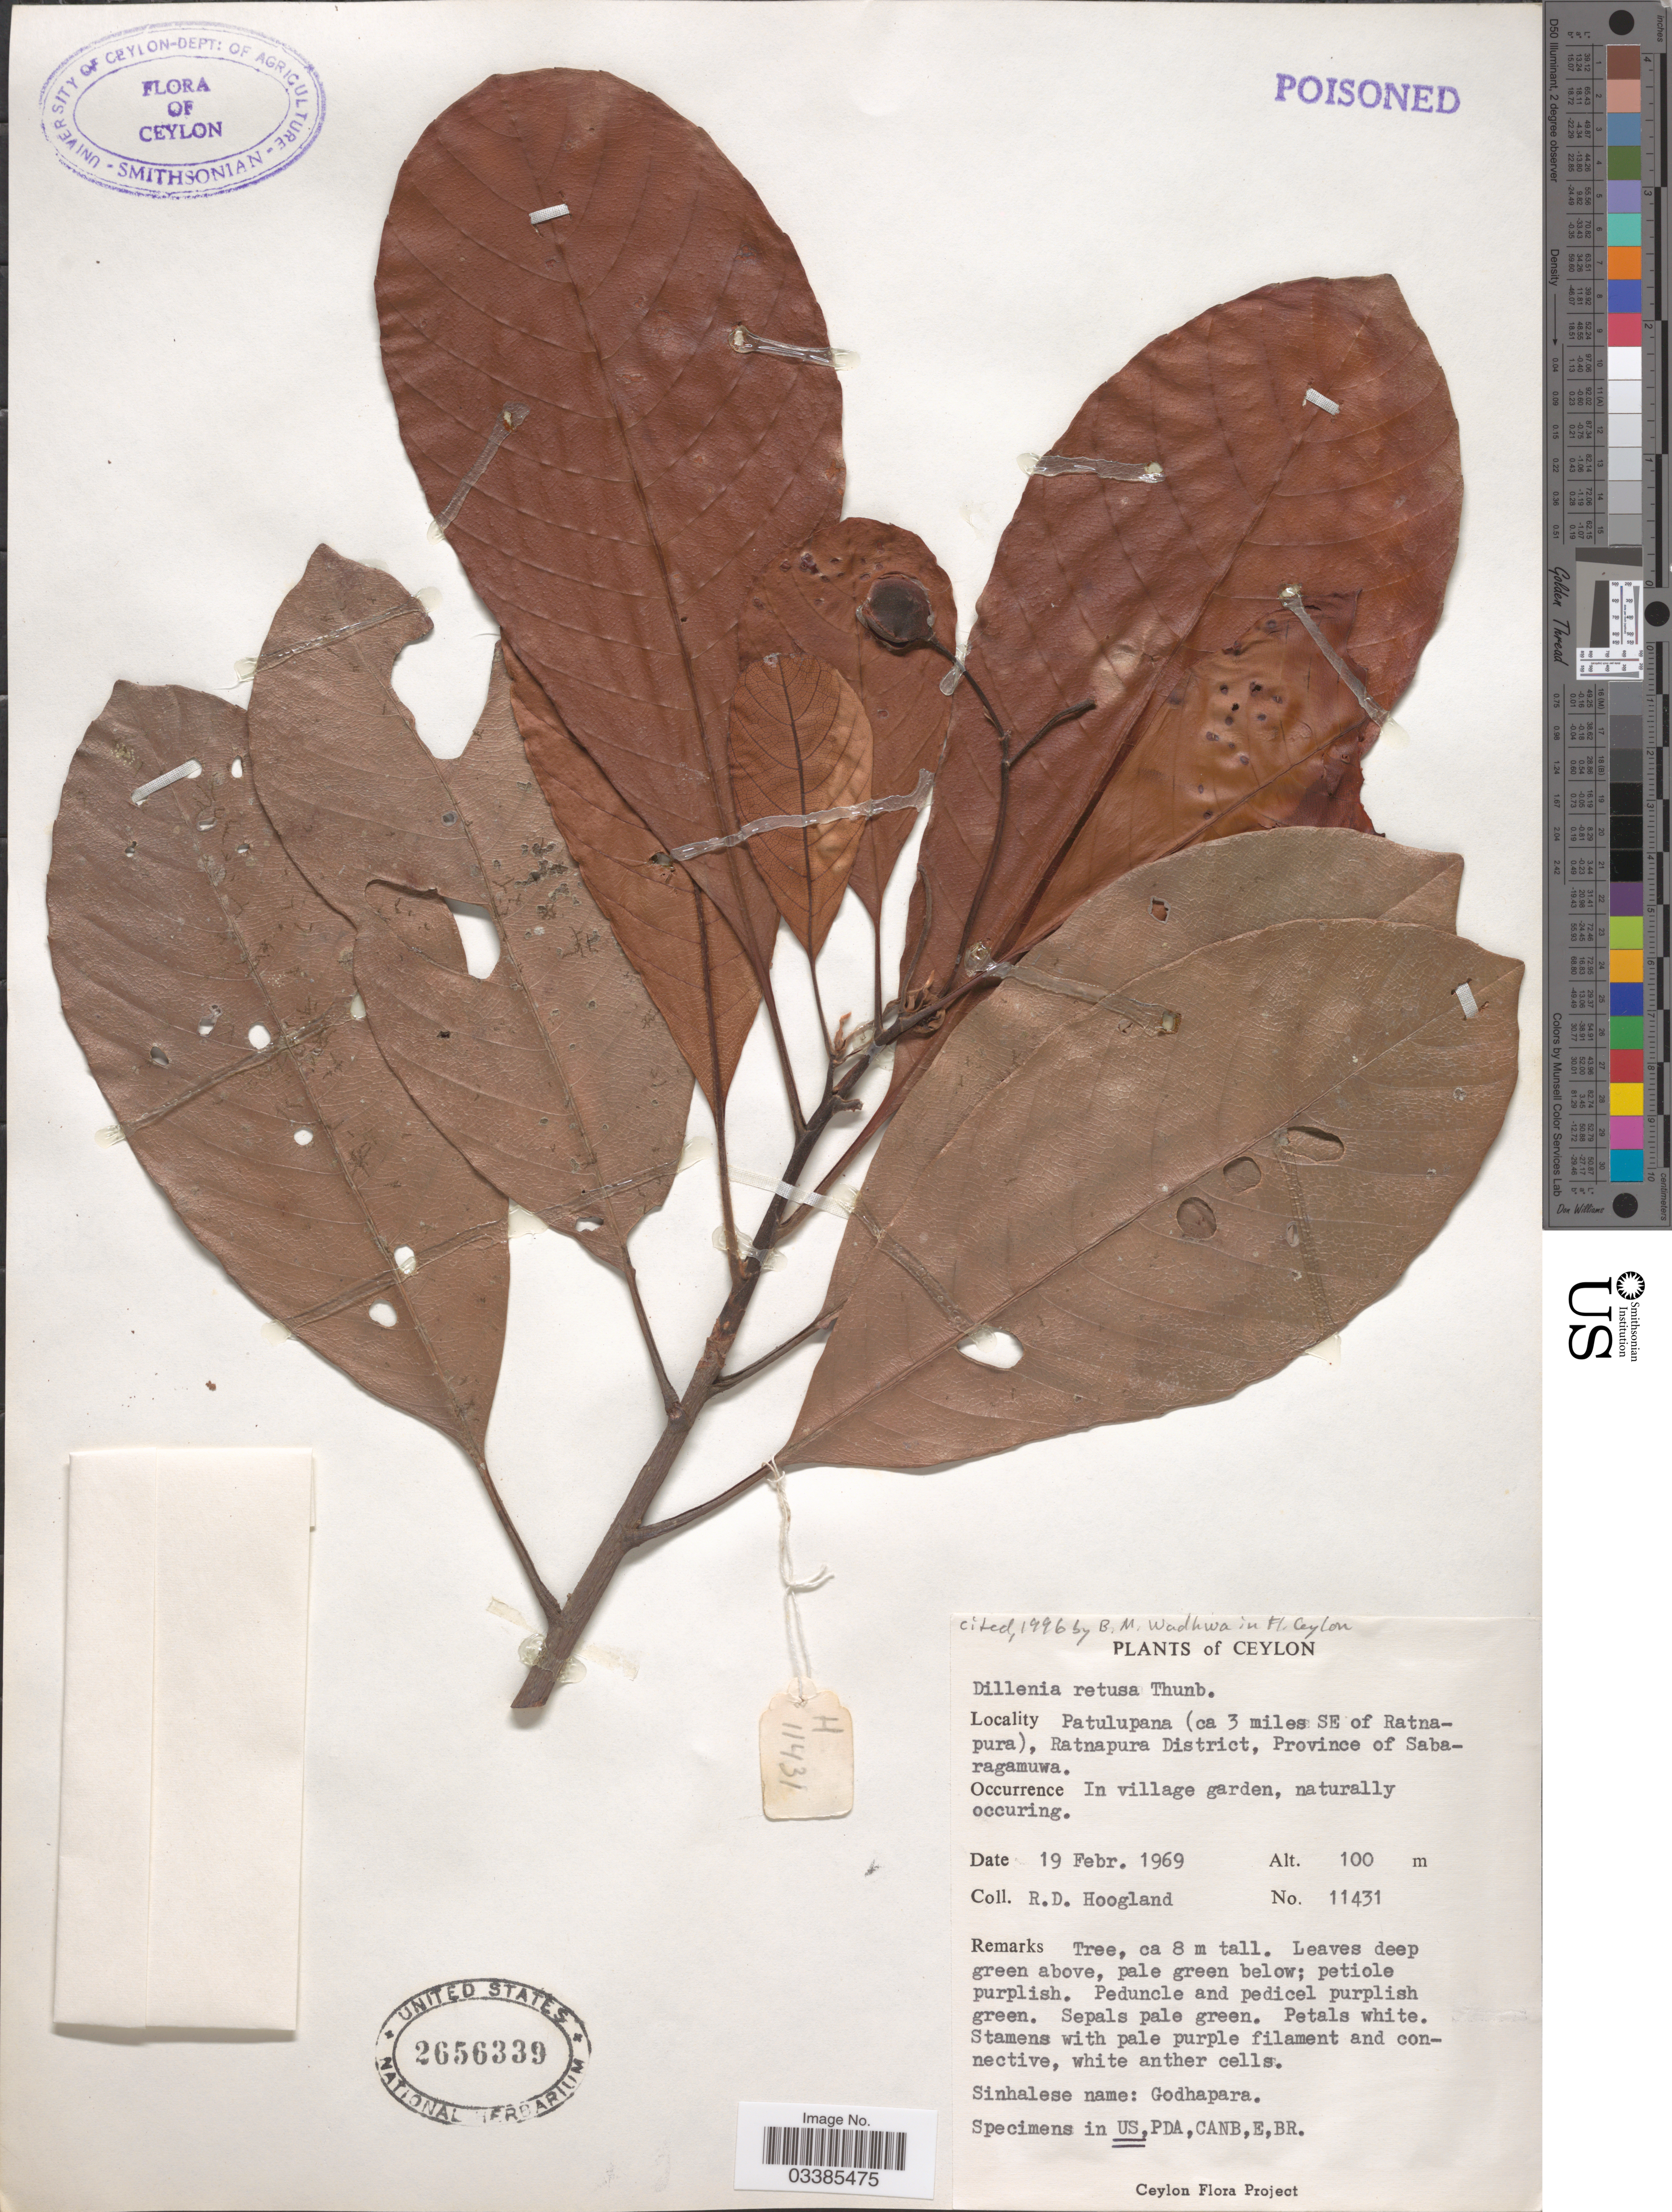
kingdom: Plantae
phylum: Tracheophyta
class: Magnoliopsida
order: Dilleniales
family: Dilleniaceae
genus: Dillenia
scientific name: Dillenia retusa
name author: Thunb.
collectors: R. D. Hoogland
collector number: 11431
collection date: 1969-02-19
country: Sri Lanka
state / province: Sabaragamuwa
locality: Ceylon. Patulupana (ca 3 miles SE of Ratnapura), Ratnapura District. In village garden.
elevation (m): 100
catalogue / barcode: US 2656339